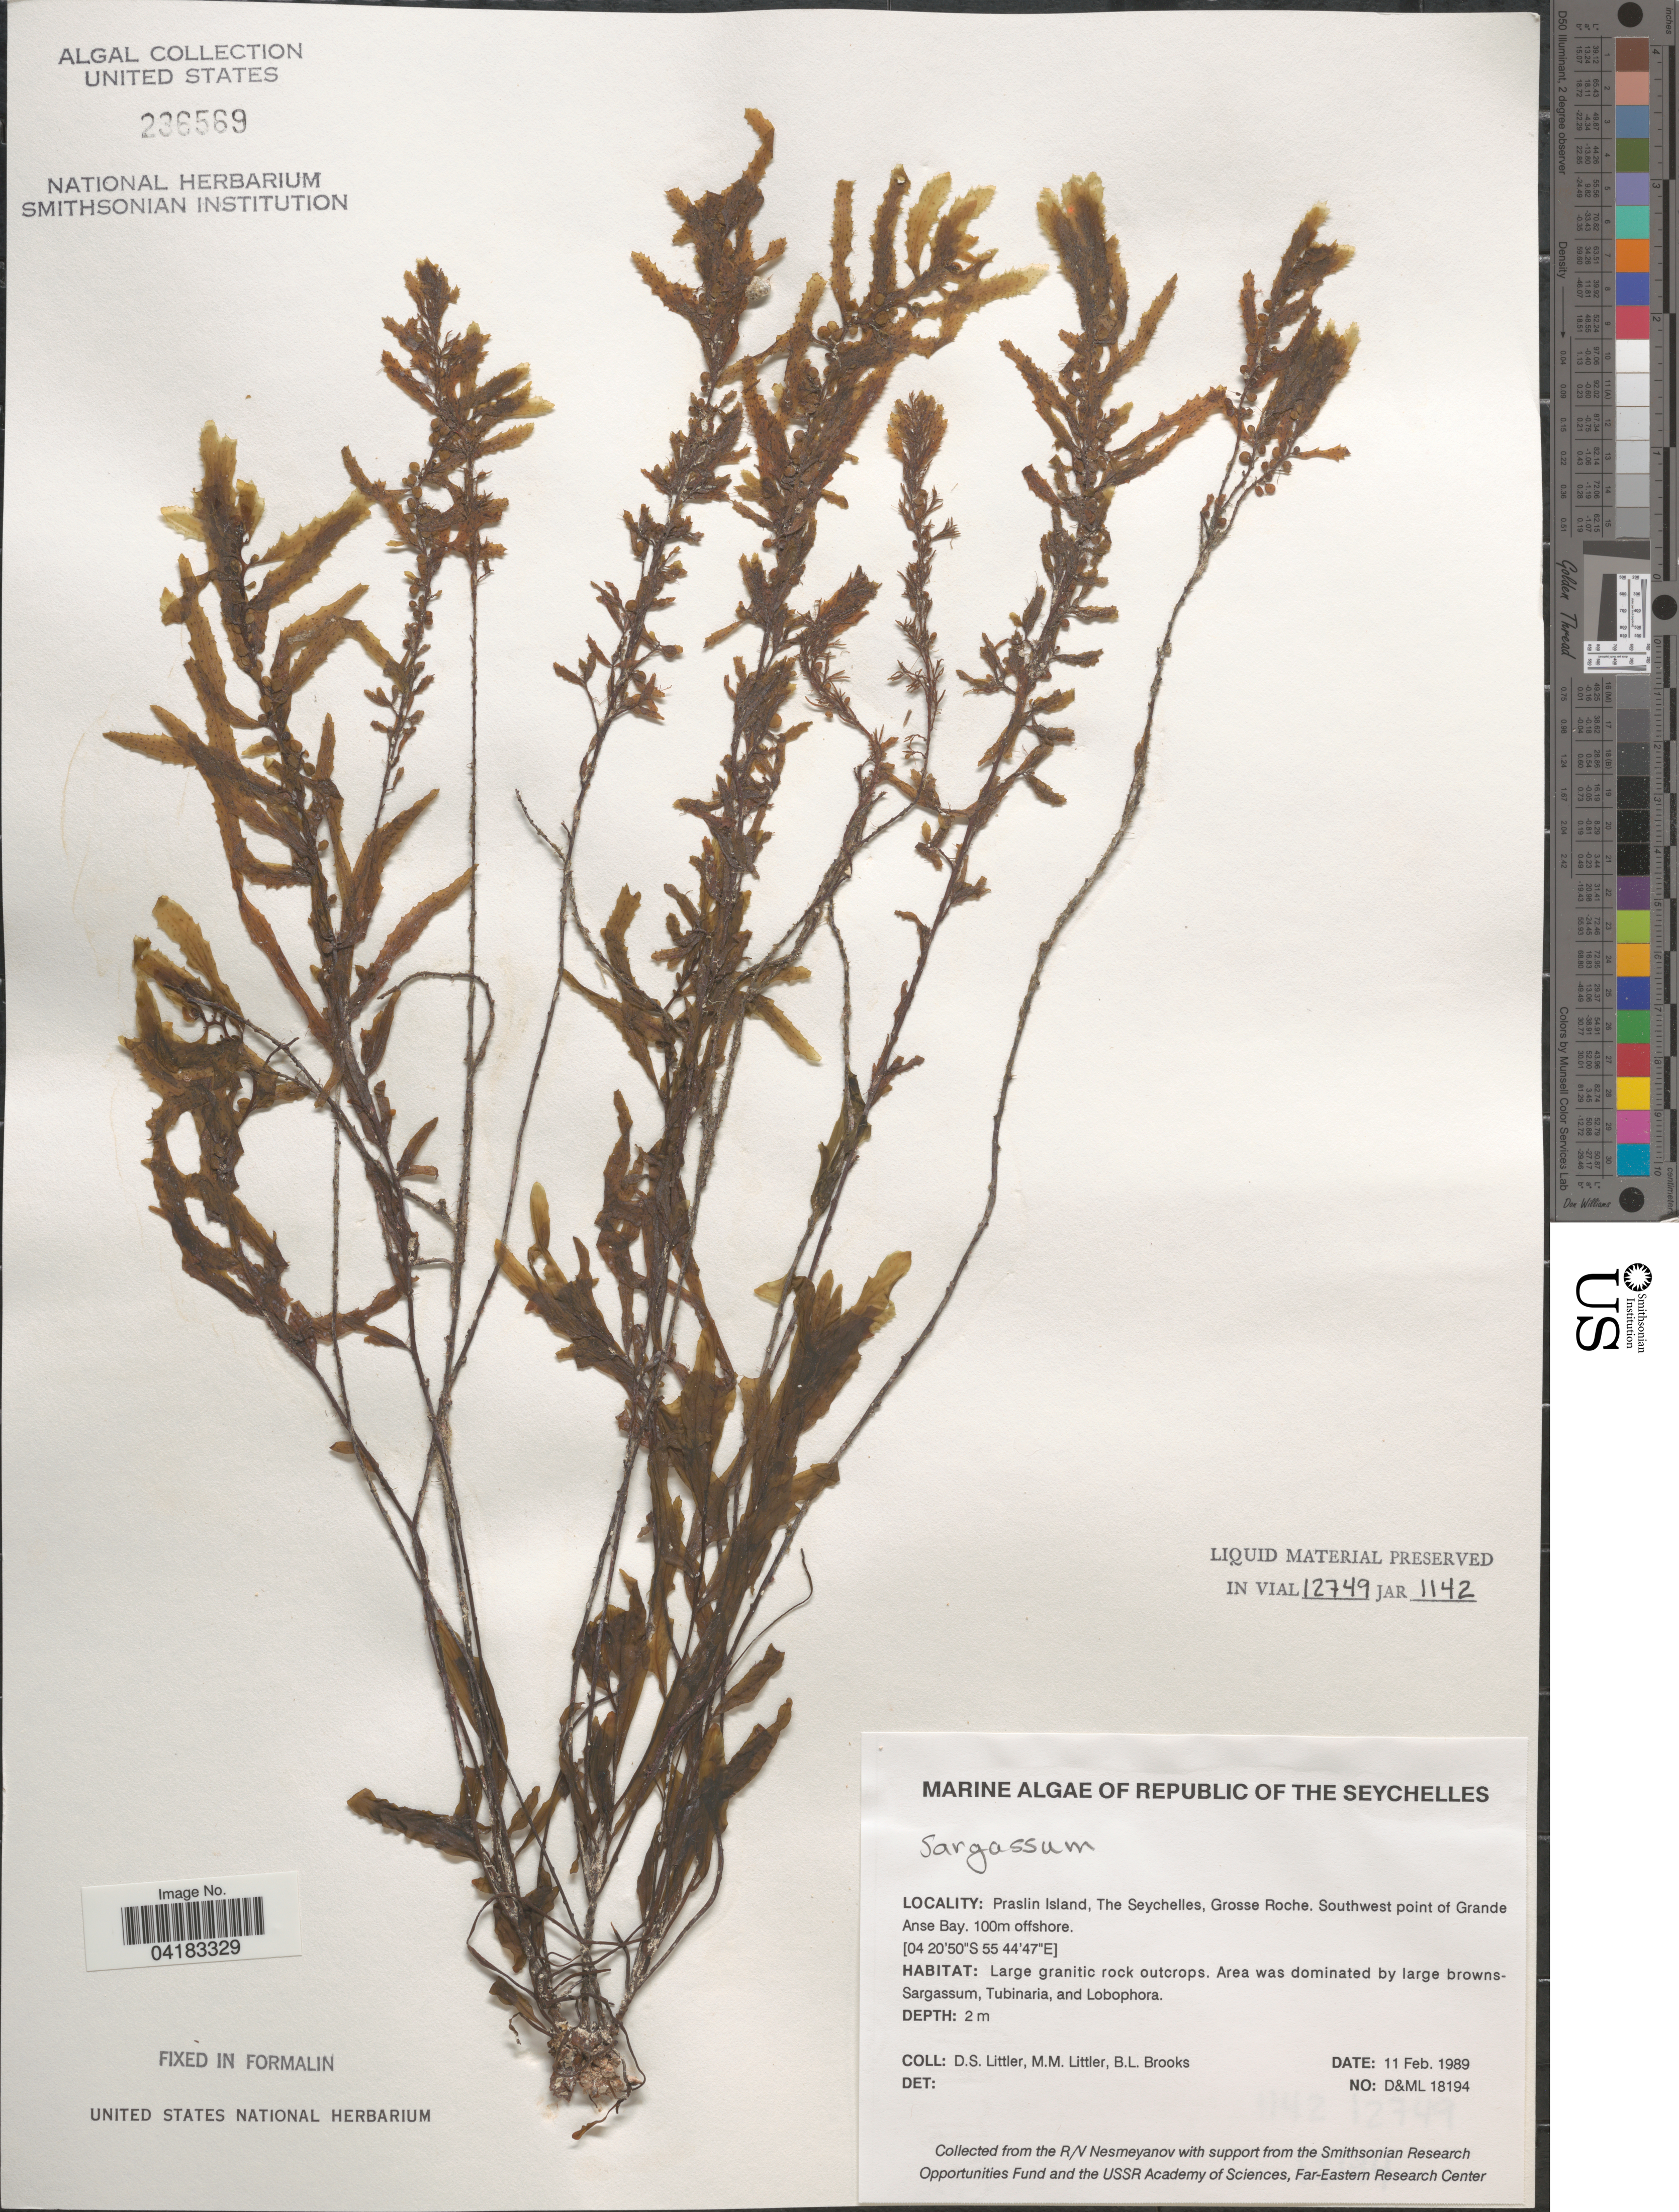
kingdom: Chromista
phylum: Ochrophyta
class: Phaeophyceae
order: Fucales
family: Sargassaceae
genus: Sargassum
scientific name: Sargassum sp.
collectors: D. S. Littler & B. Brooks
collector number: D&ML18194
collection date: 1989-02-11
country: Seychelles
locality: The Seychelles. Praslin Seychelles, The Seychelles, Grosse Roche. Southwest point of Grande Anse Bay. 100m offshore.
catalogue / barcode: US 236569